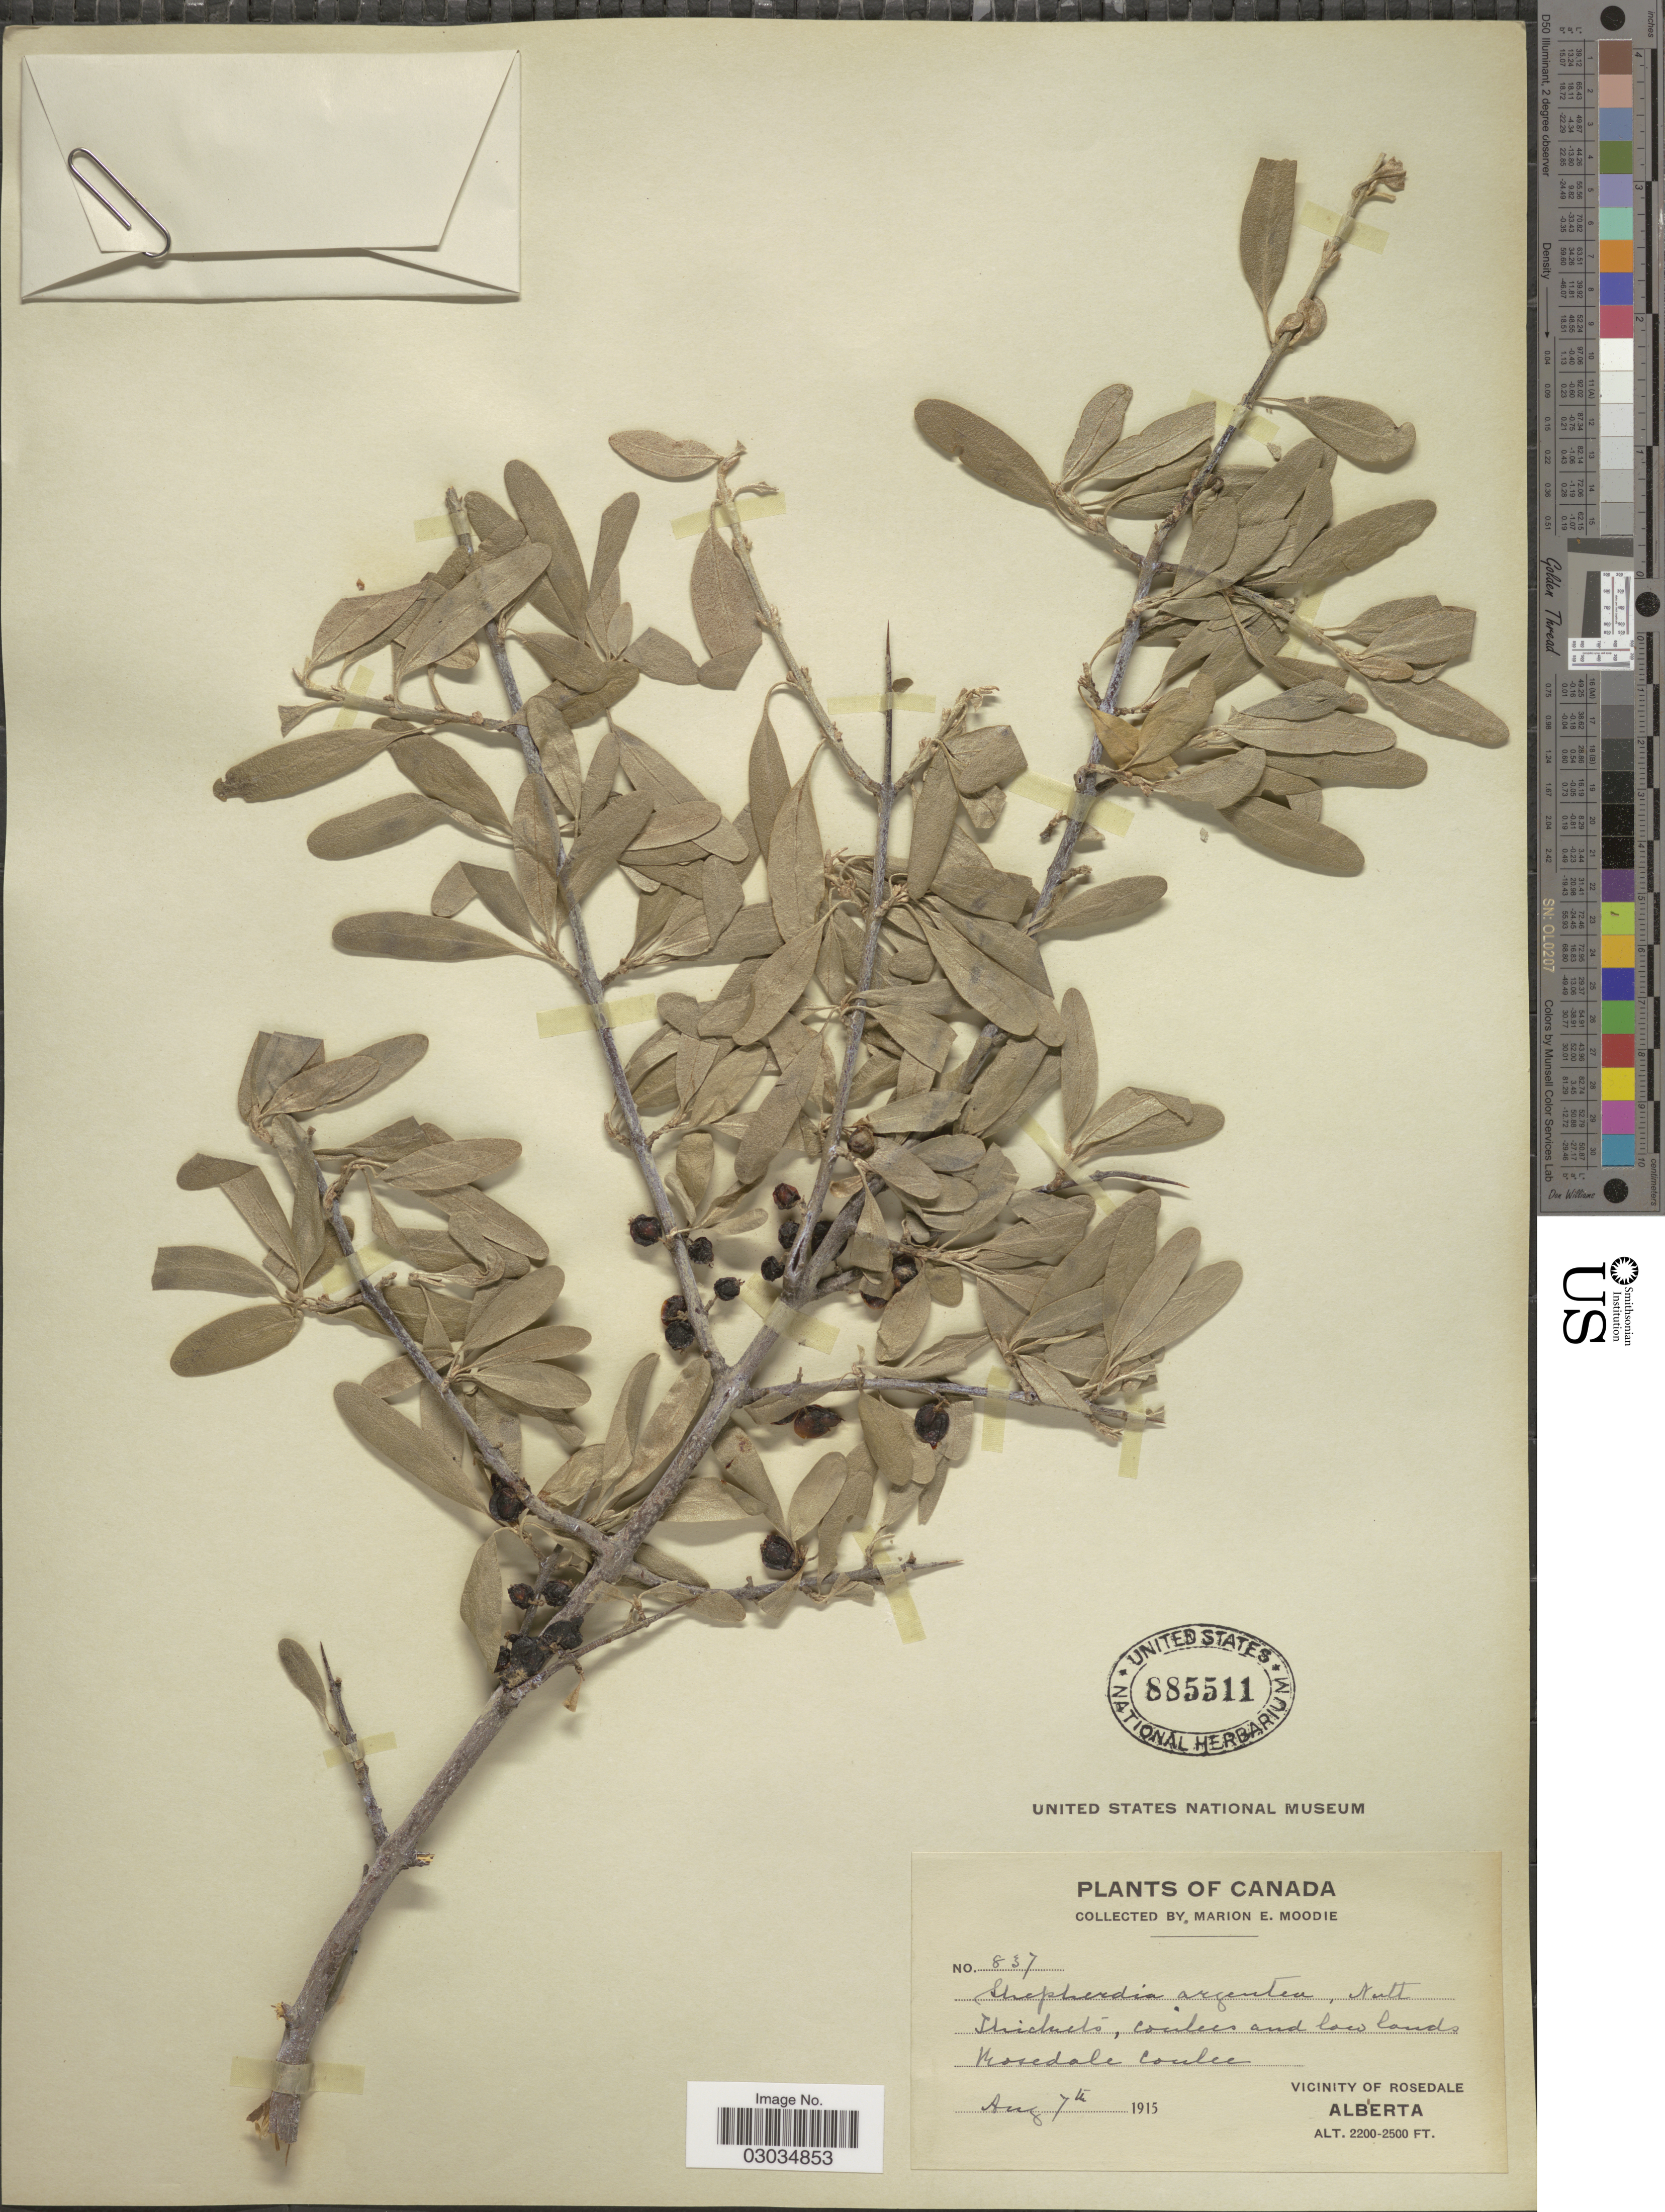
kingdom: Plantae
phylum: Tracheophyta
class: Magnoliopsida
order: Rosales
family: Elaeagnaceae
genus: Shepherdia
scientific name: Shepherdia argentea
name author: (Pursh) Nutt.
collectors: M. E. Moodie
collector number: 837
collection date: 1915-08-07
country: Canada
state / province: Alberta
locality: Rosedale Coulee, Vicinity of Rosedale, Alberta.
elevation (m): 671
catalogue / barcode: US 885511